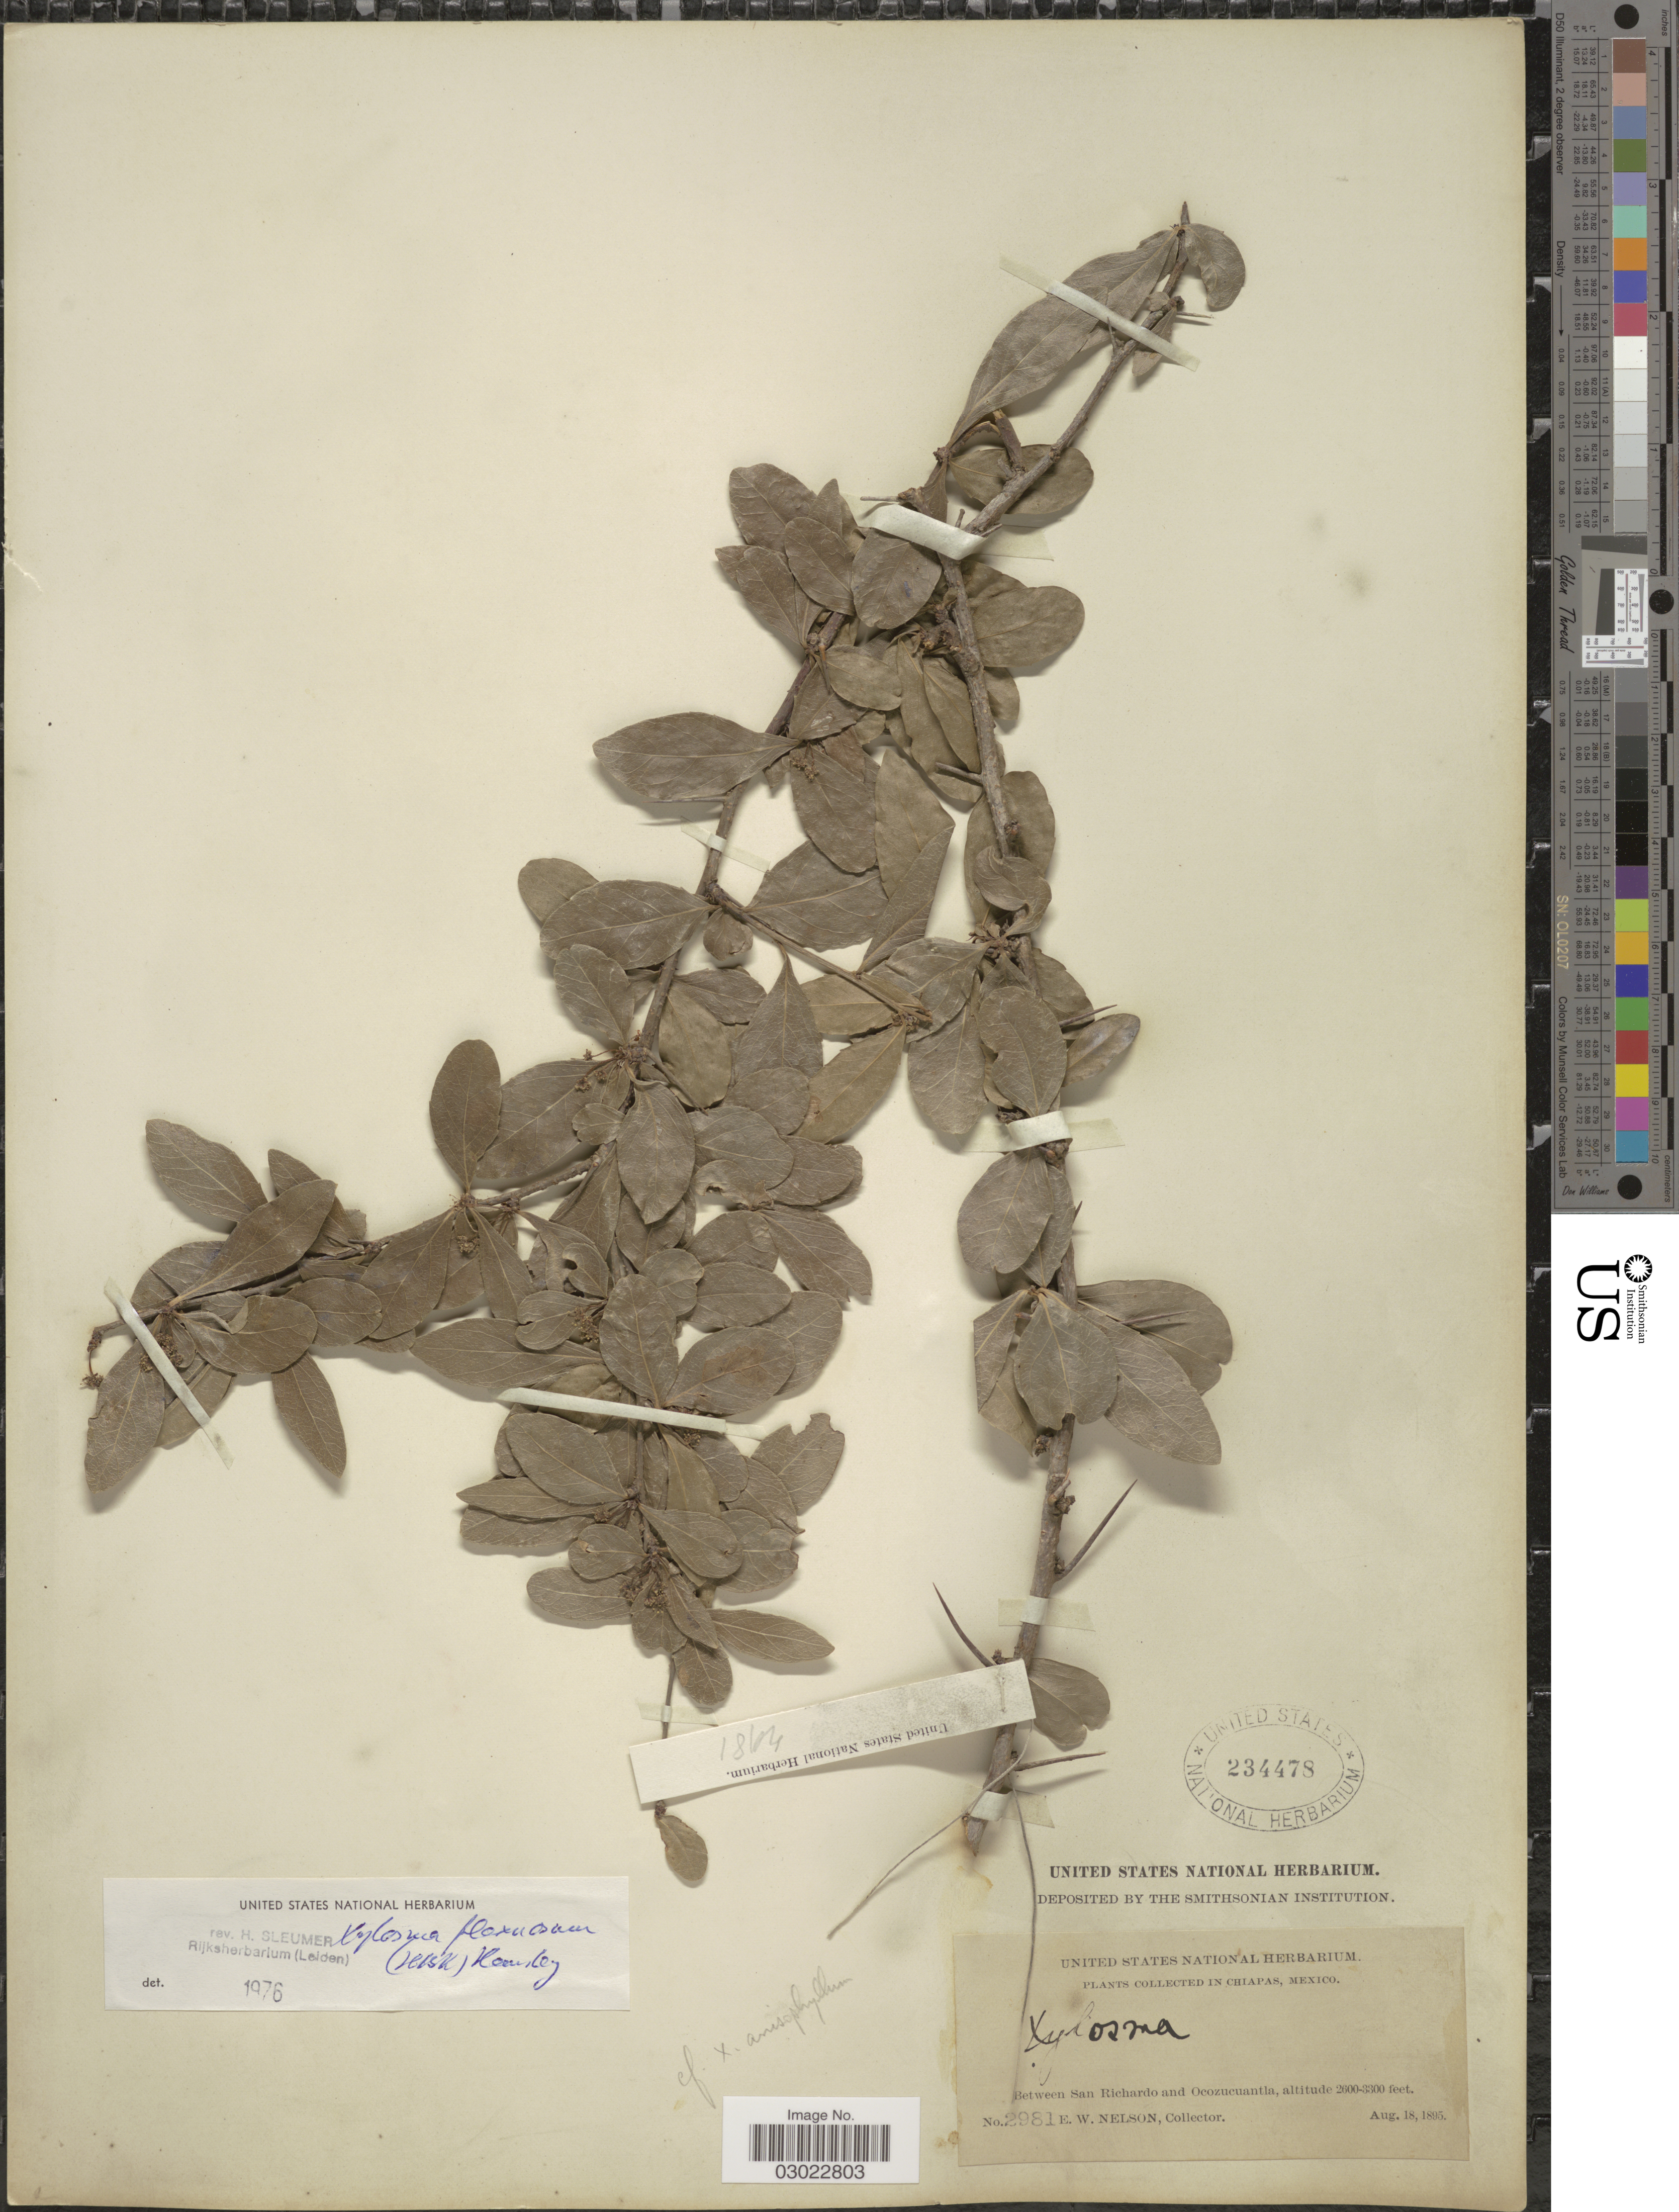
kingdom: Plantae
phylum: Tracheophyta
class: Magnoliopsida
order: Malpighiales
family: Salicaceae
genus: Xylosma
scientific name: Xylosma flexuosa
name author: (Kunth) Hemsl.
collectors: E. W. Nelson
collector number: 2981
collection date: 1895-08-18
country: Mexico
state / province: Chiapas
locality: Between San Richardo and Ocozucuantla.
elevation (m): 792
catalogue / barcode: US 234478